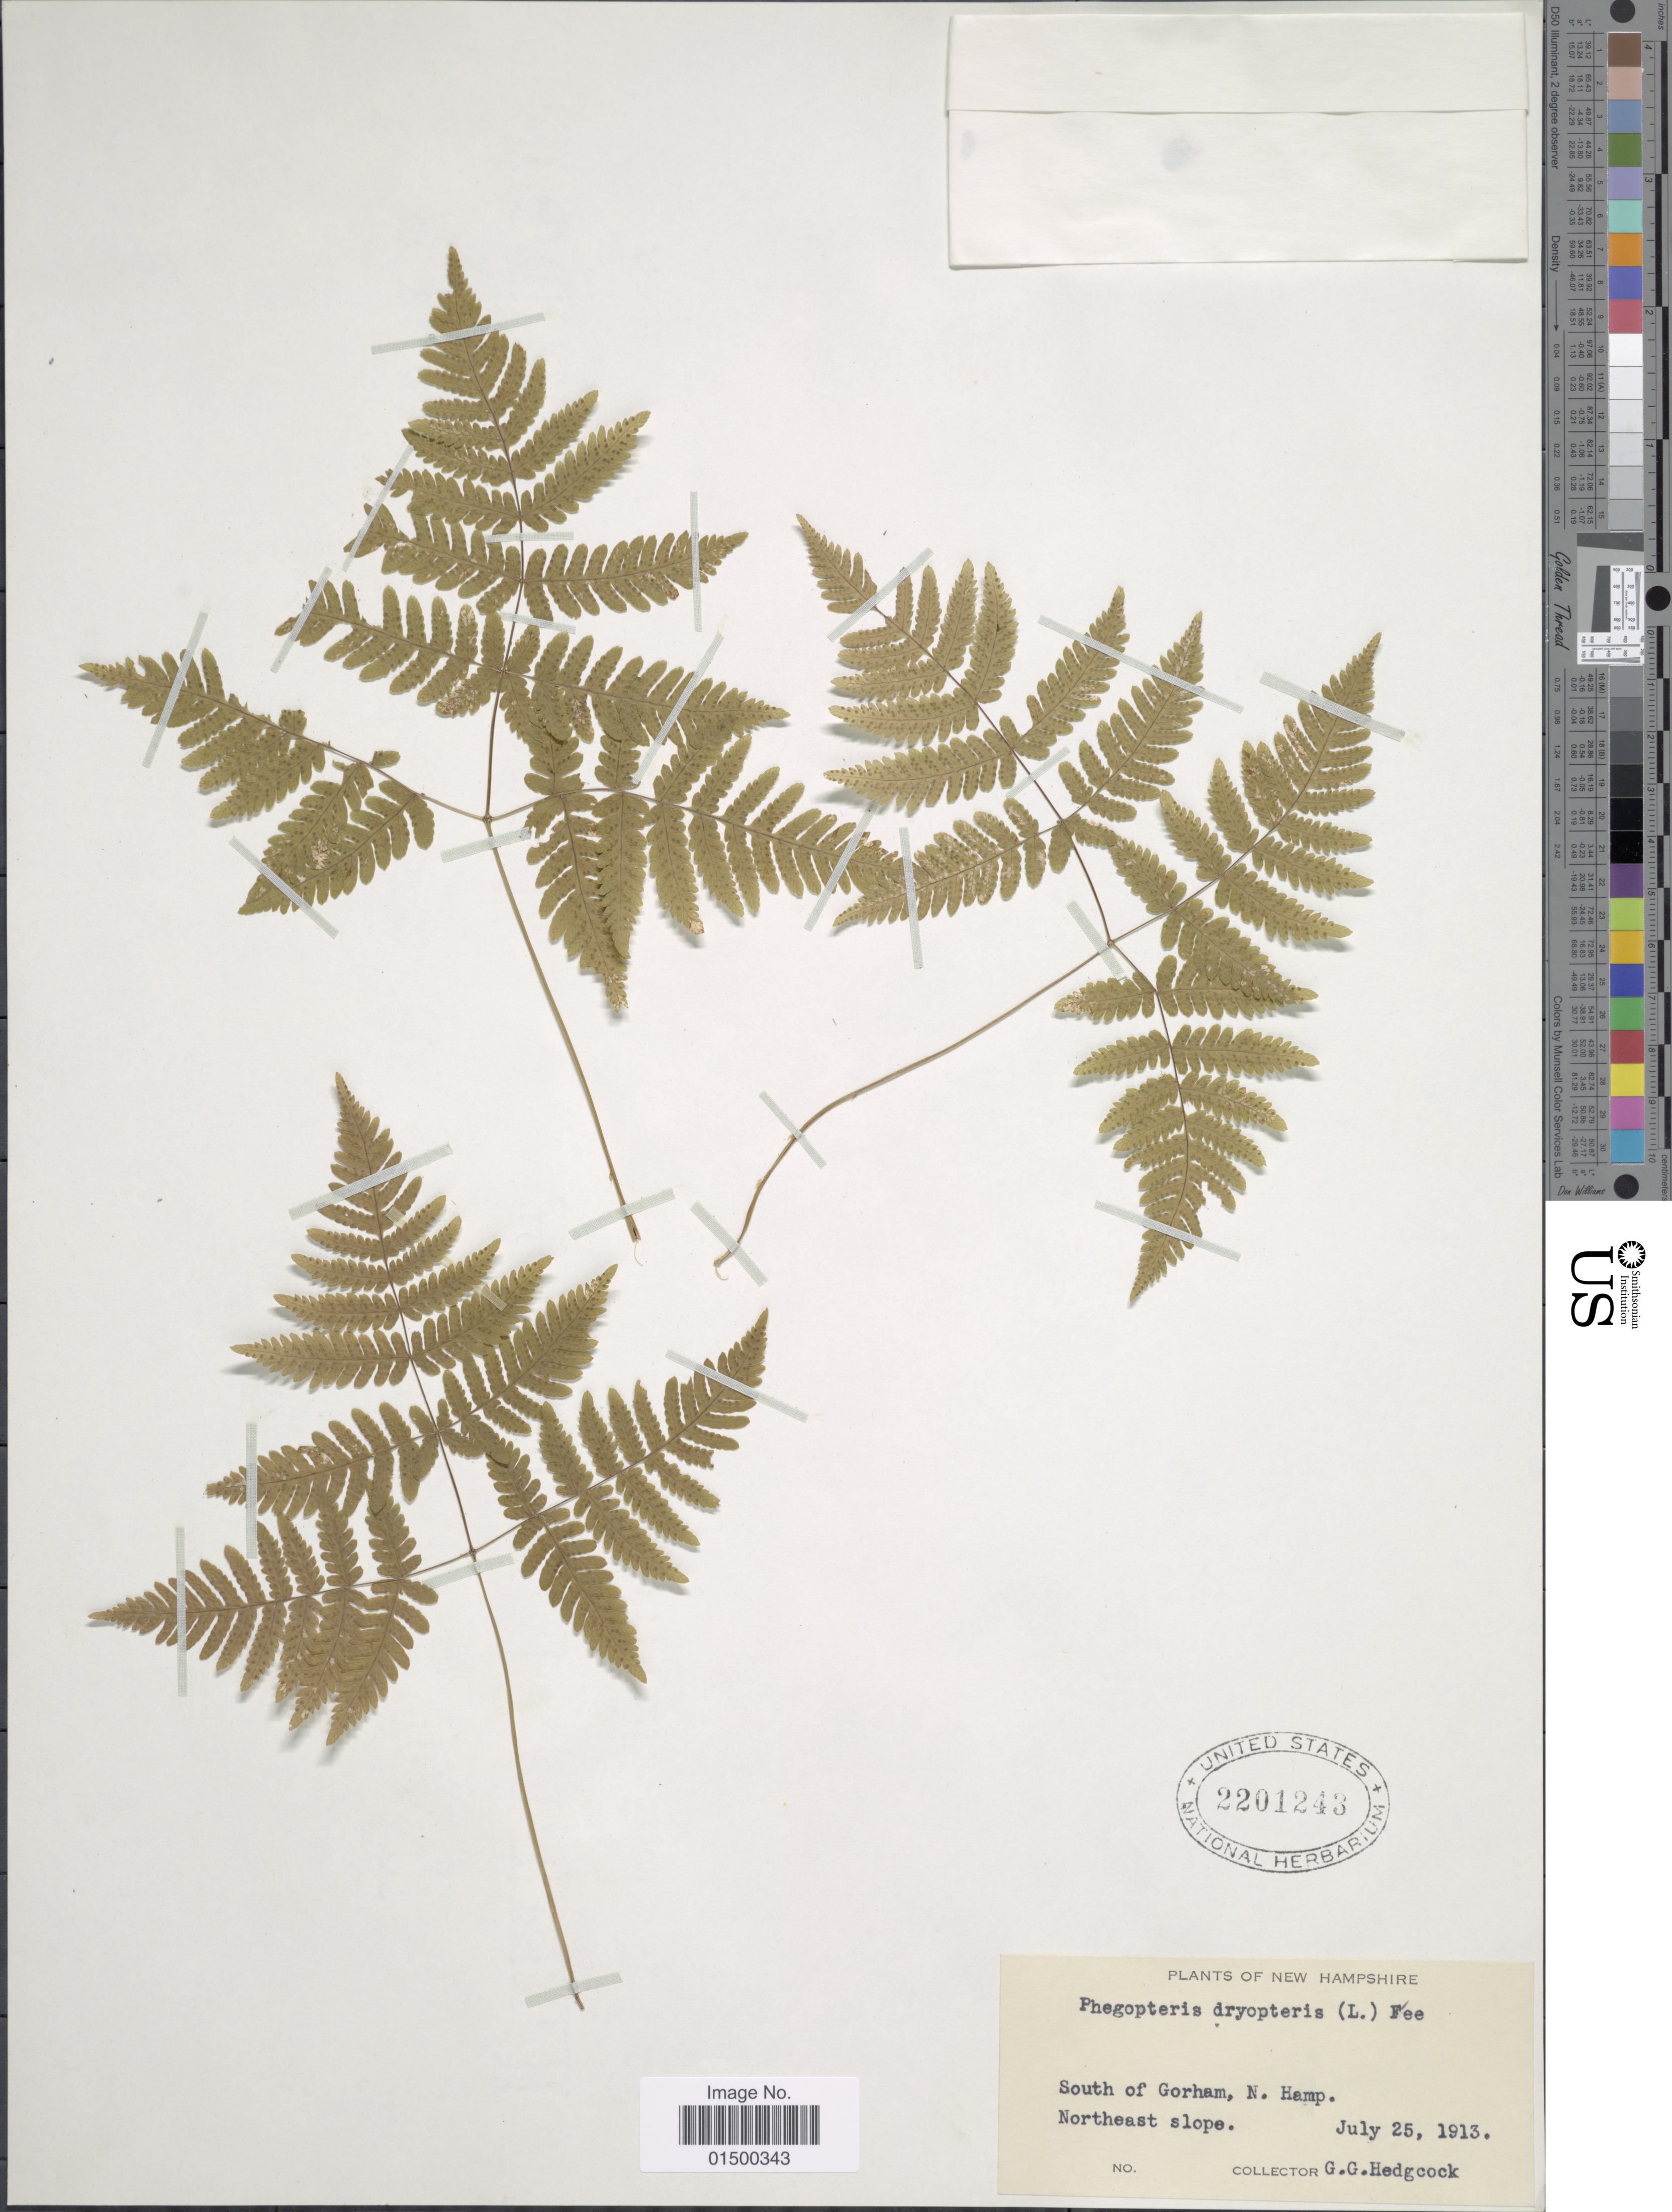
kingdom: Plantae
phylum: Tracheophyta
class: Polypodiopsida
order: Polypodiales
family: Cystopteridaceae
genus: Gymnocarpium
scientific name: Gymnocarpium disjunctum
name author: (Rupr.) Ching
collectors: G. Hedgcock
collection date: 1913-07-25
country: United States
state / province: New Hampshire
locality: South of Gorham, N. Hamp. Northeast slope.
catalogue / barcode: US 2201243